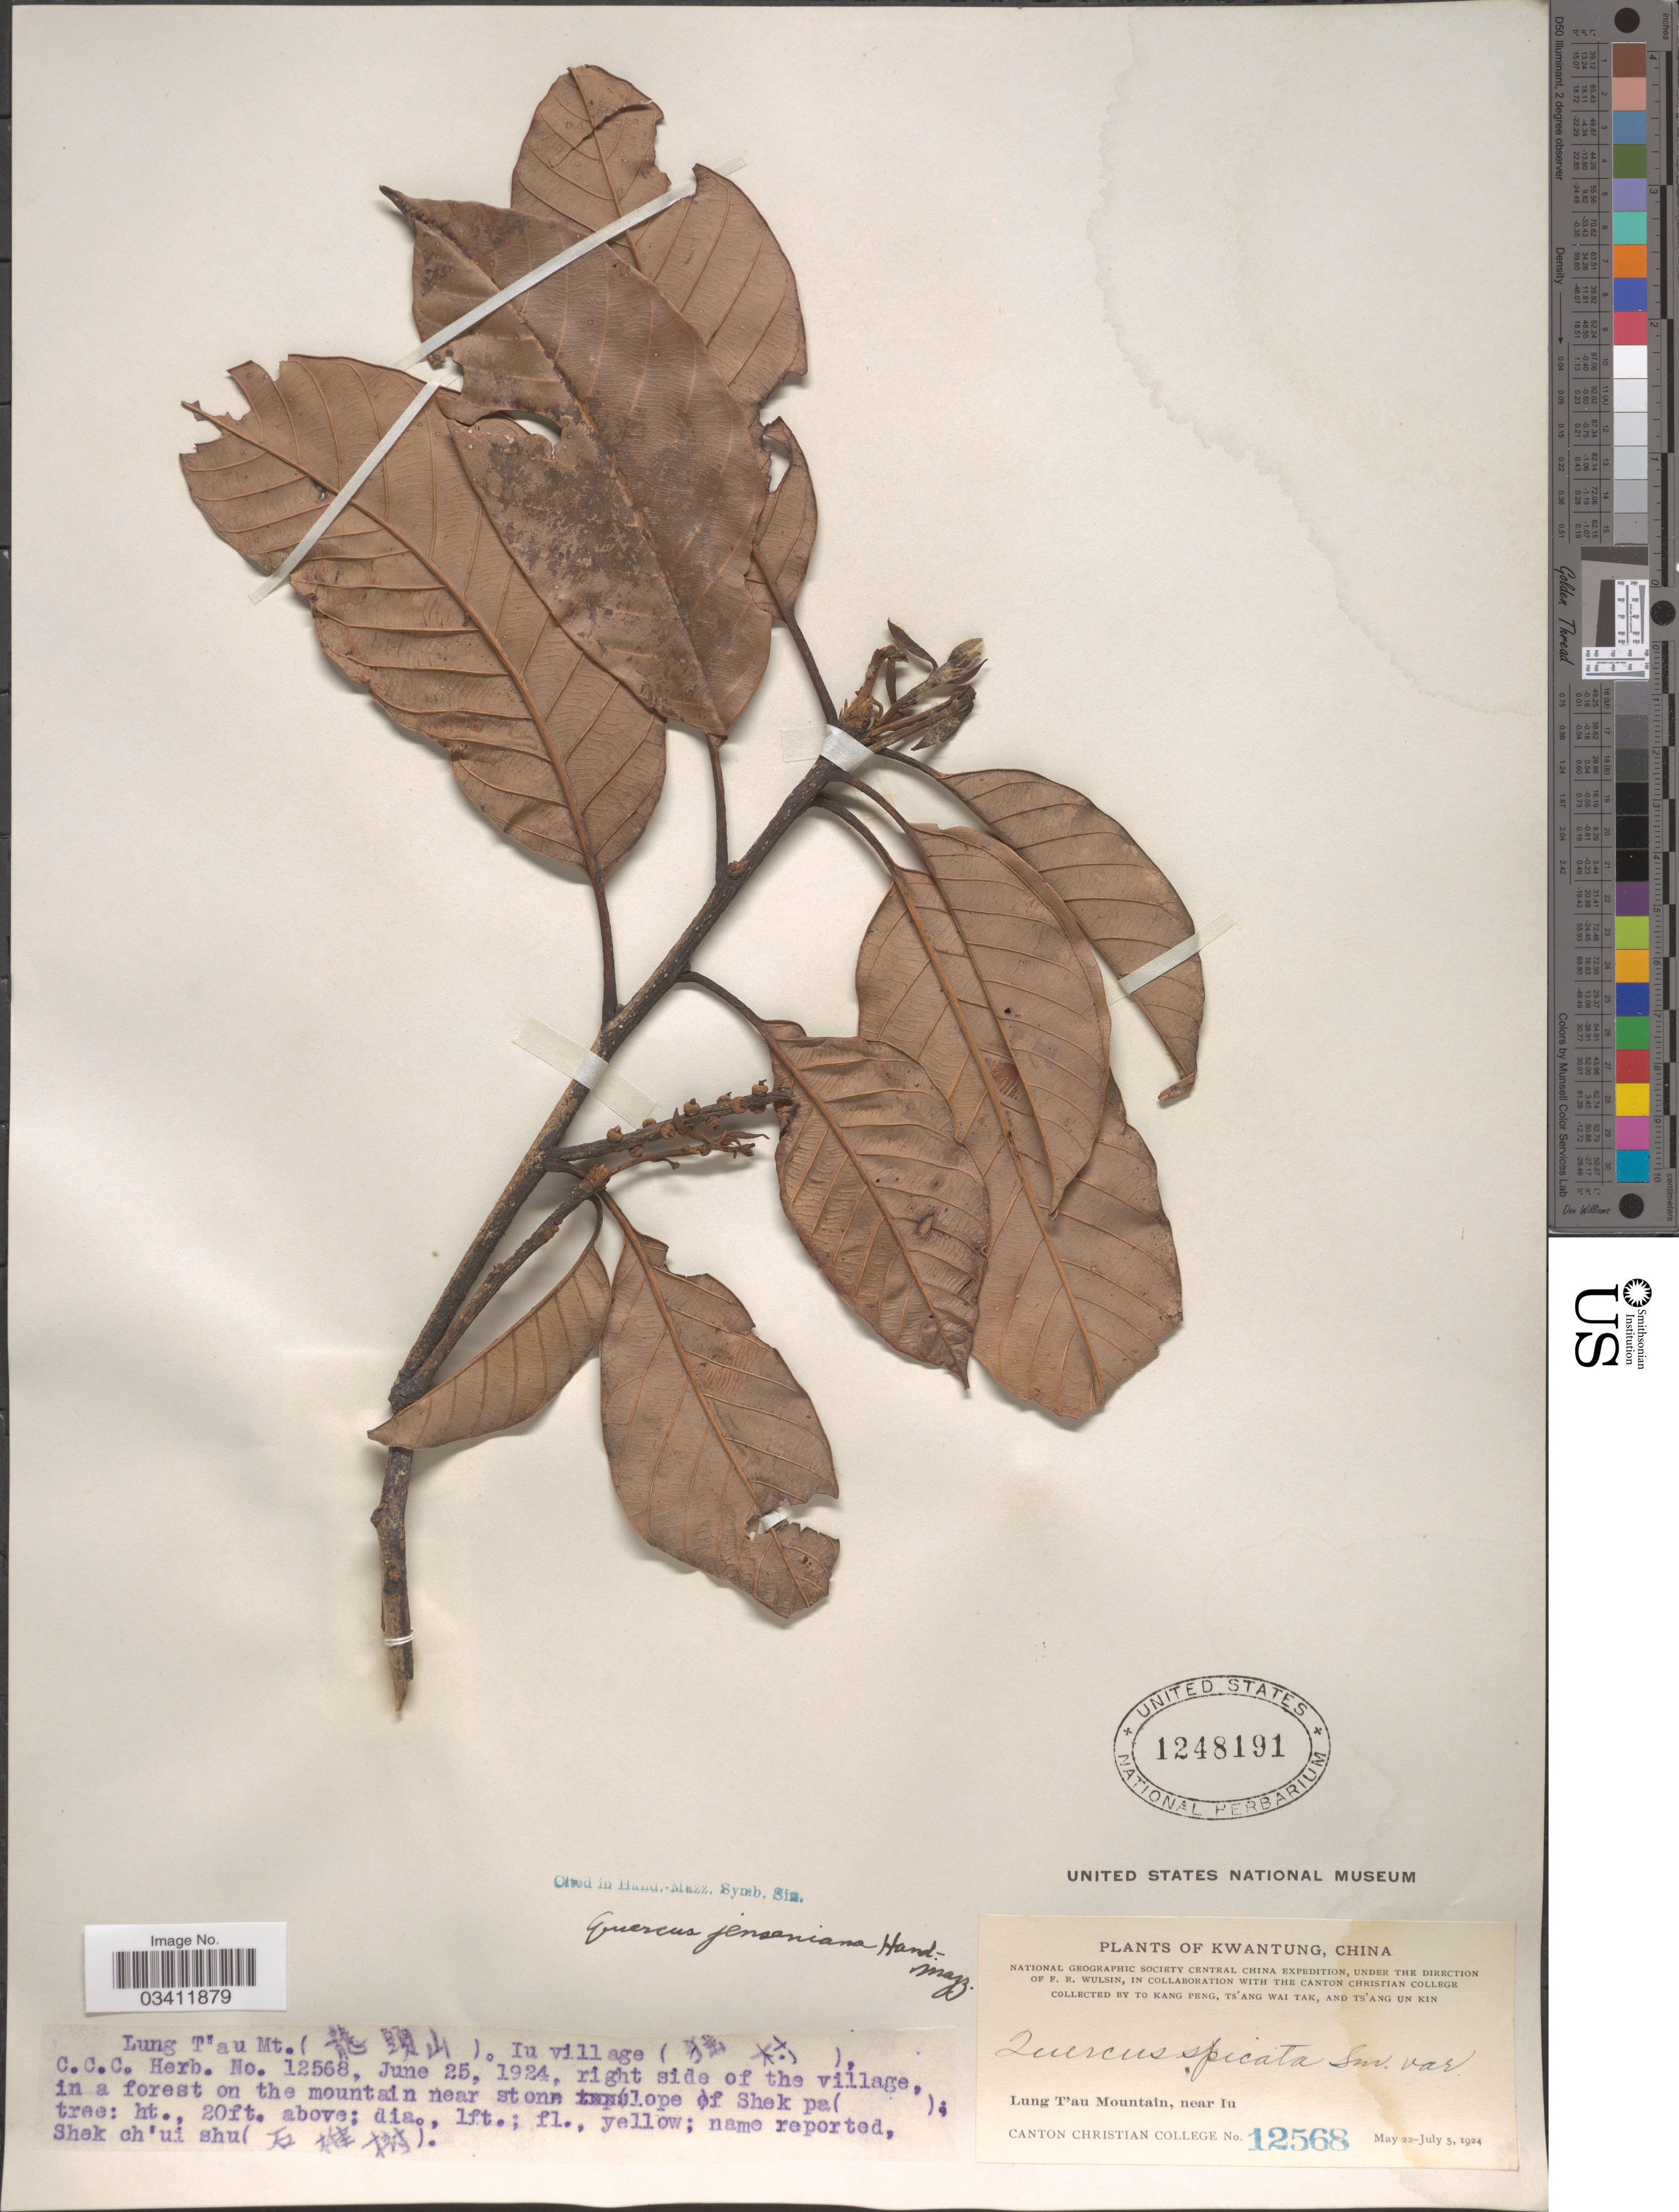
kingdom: Plantae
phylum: Tracheophyta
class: Magnoliopsida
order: Fagales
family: Fagaceae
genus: Quercus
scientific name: Quercus jenseniana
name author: Hand.-Mazz.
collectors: T. K. Peng, W. T. Tsang & Ts' Ang Un Kin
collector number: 12568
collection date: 1924-06-25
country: China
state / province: Guangdong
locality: Kwantung. Lung T'au Mountain (X), near Iu. Iu village (X). Right side of the village, in a forest on the mountain near stone slope of Shek pa.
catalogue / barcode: US 1248191